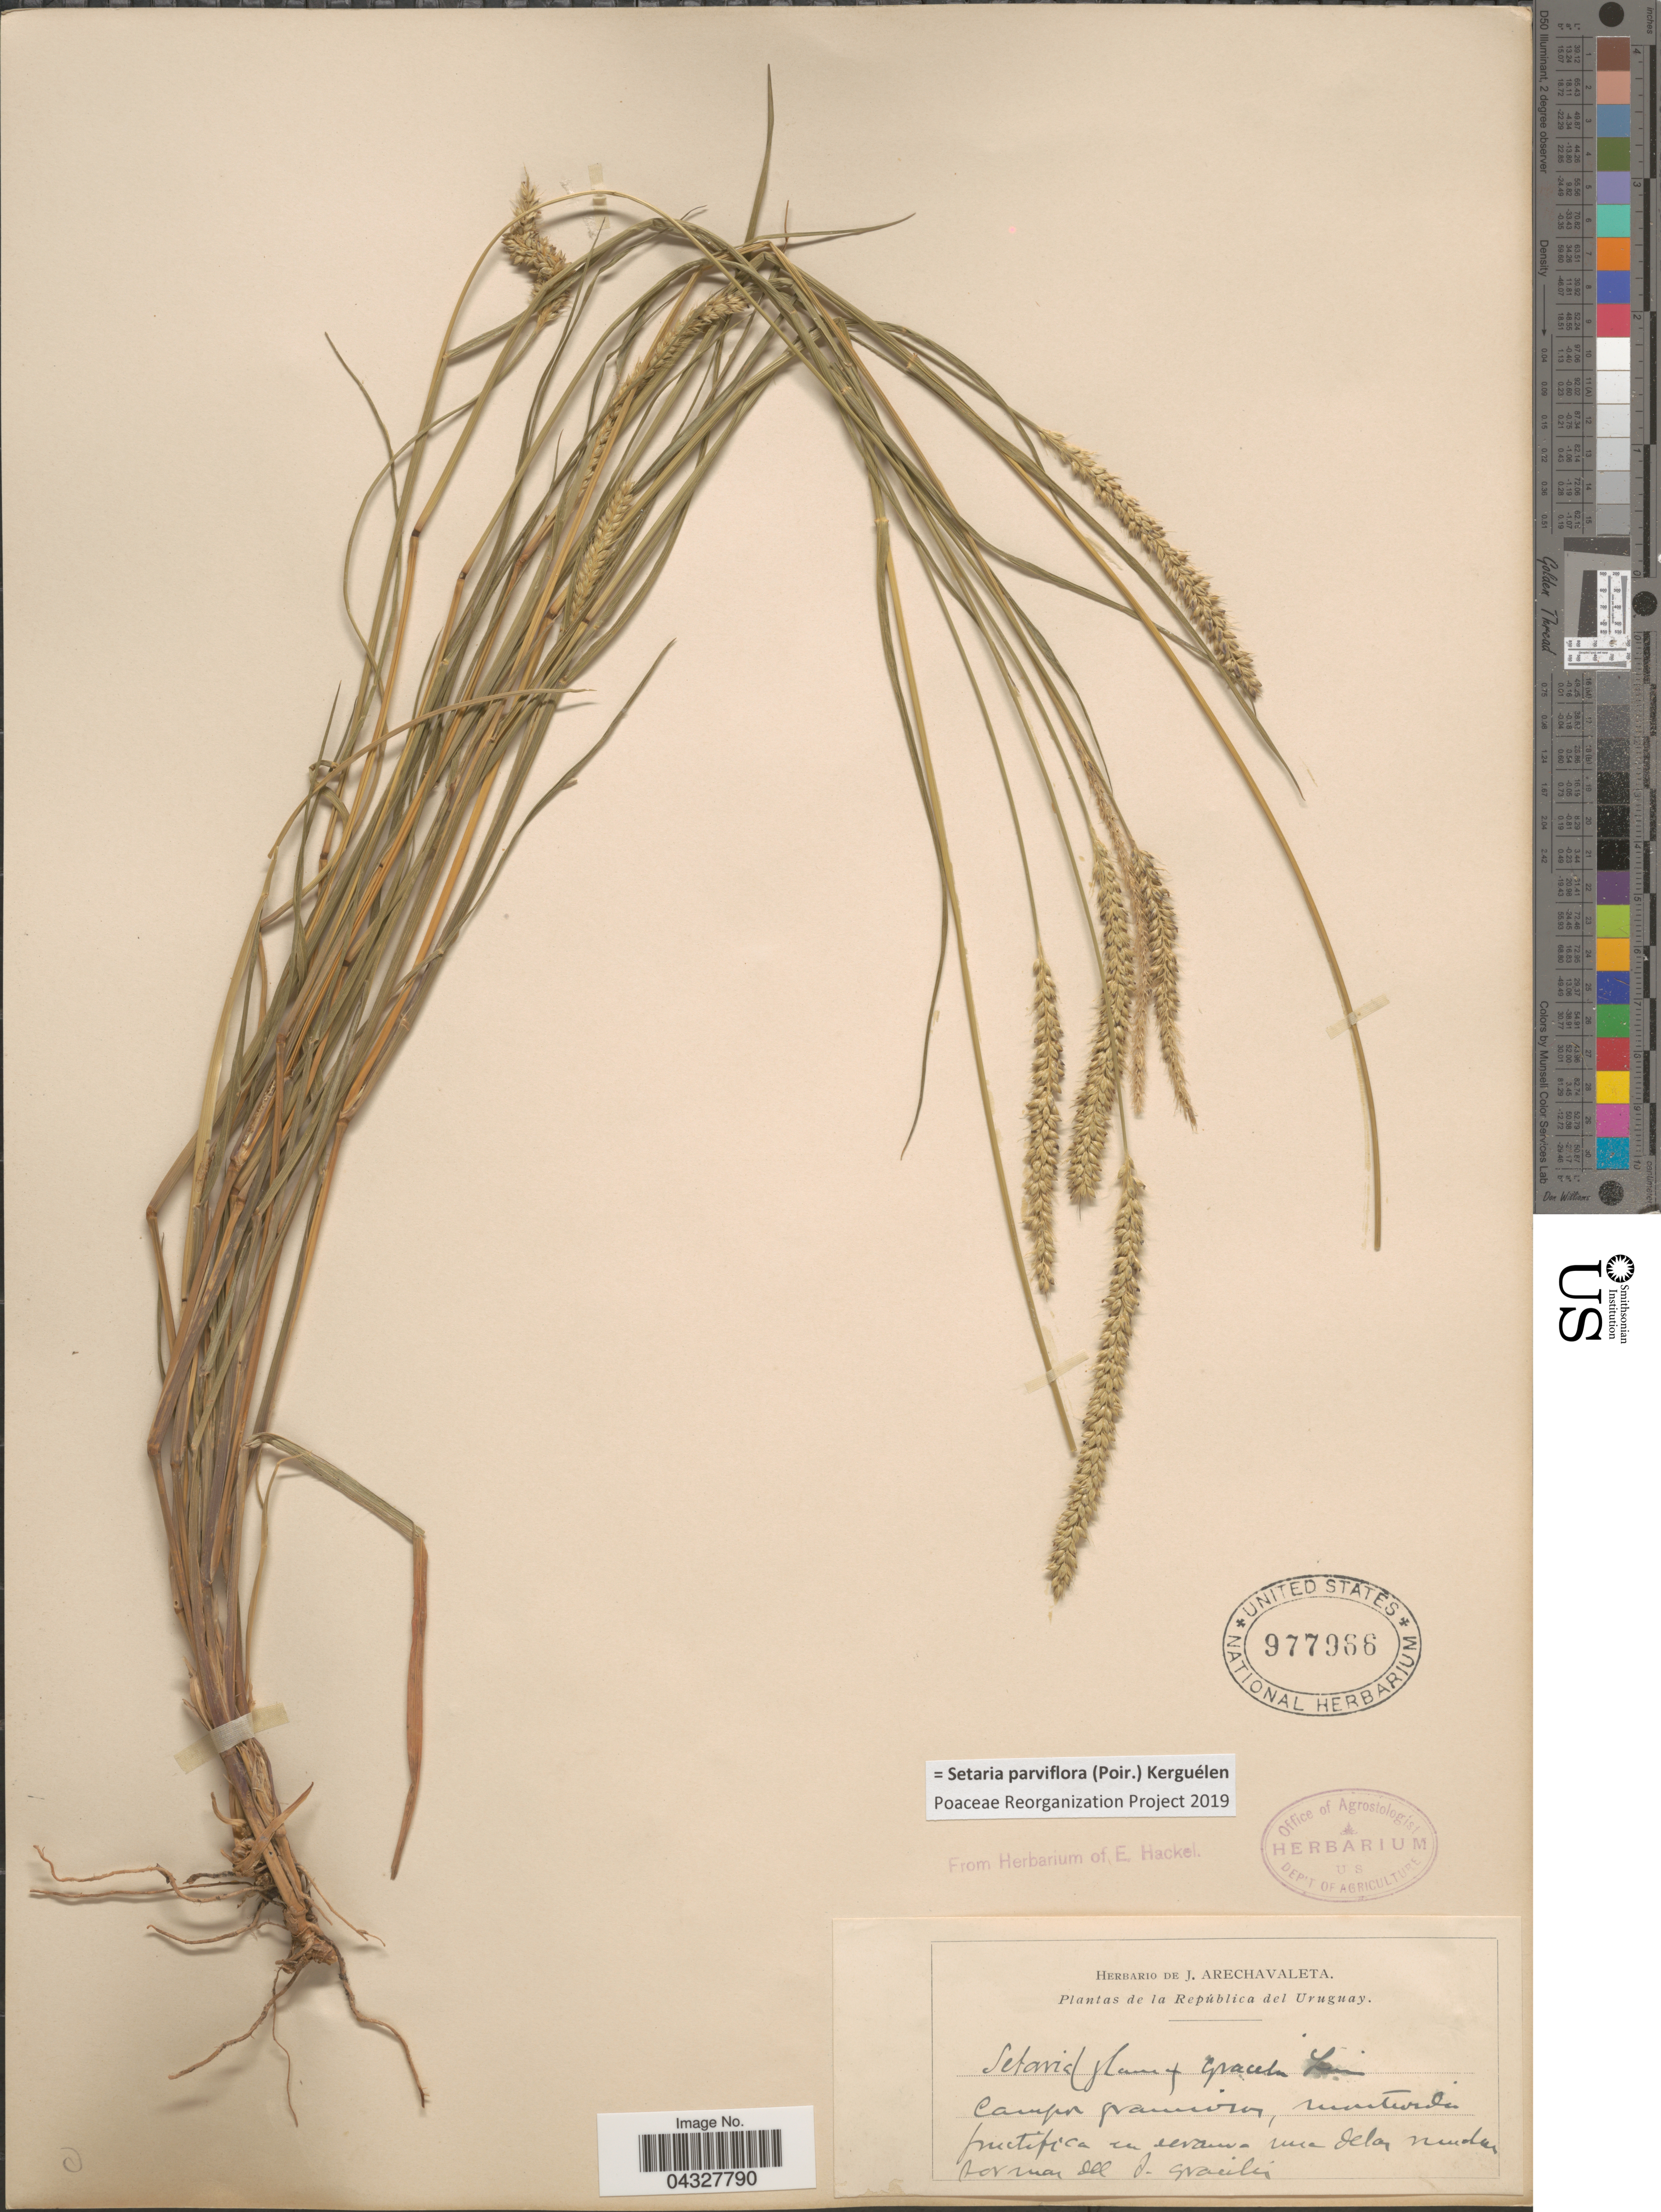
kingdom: Plantae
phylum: Tracheophyta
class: Liliopsida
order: Poales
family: Poaceae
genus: Setaria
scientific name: Setaria parviflora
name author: (Poir.) Kerguélen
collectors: ex herb. de J. Arechavaleta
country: Uruguay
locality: La República del Uruguay.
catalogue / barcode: US 977966